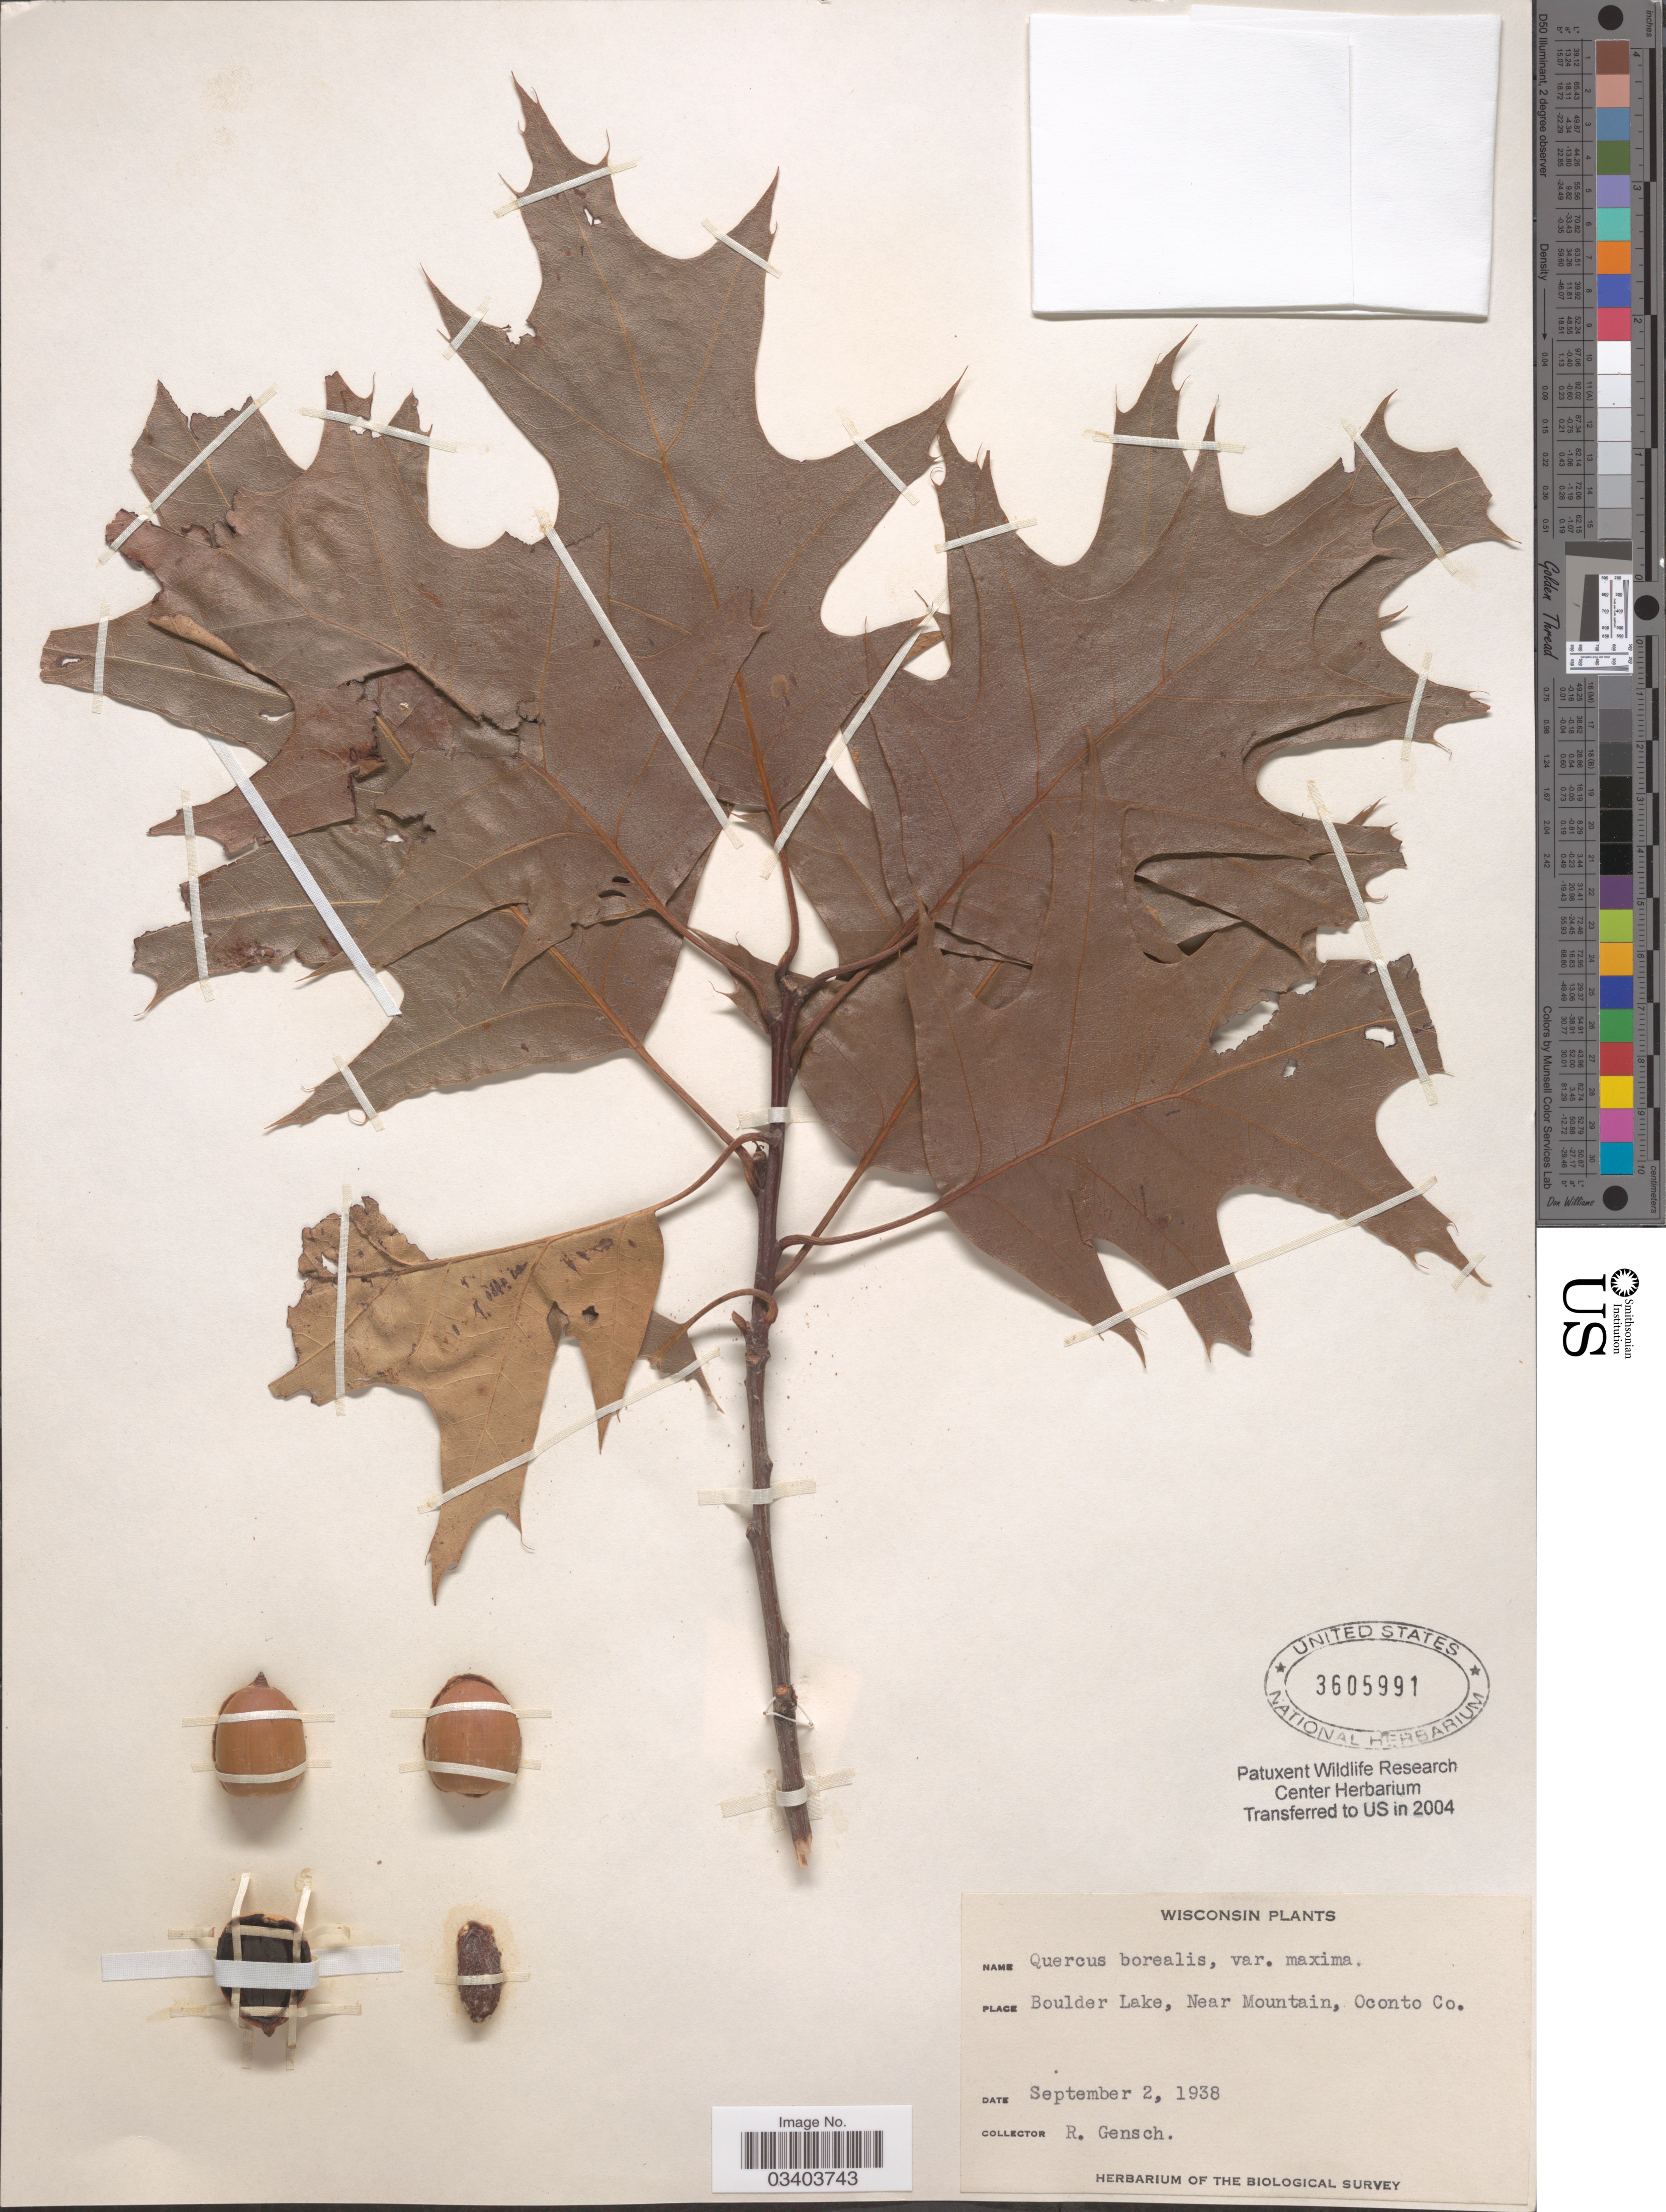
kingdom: Plantae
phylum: Tracheophyta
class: Magnoliopsida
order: Fagales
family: Fagaceae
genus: Quercus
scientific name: Quercus borealis var. maxima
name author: (Marshall) Sarg.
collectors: R. Gensch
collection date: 1938-09-02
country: United States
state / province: Wisconsin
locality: Boulder Lake, Near Mountain, Oconto Co.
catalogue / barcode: US 3605991